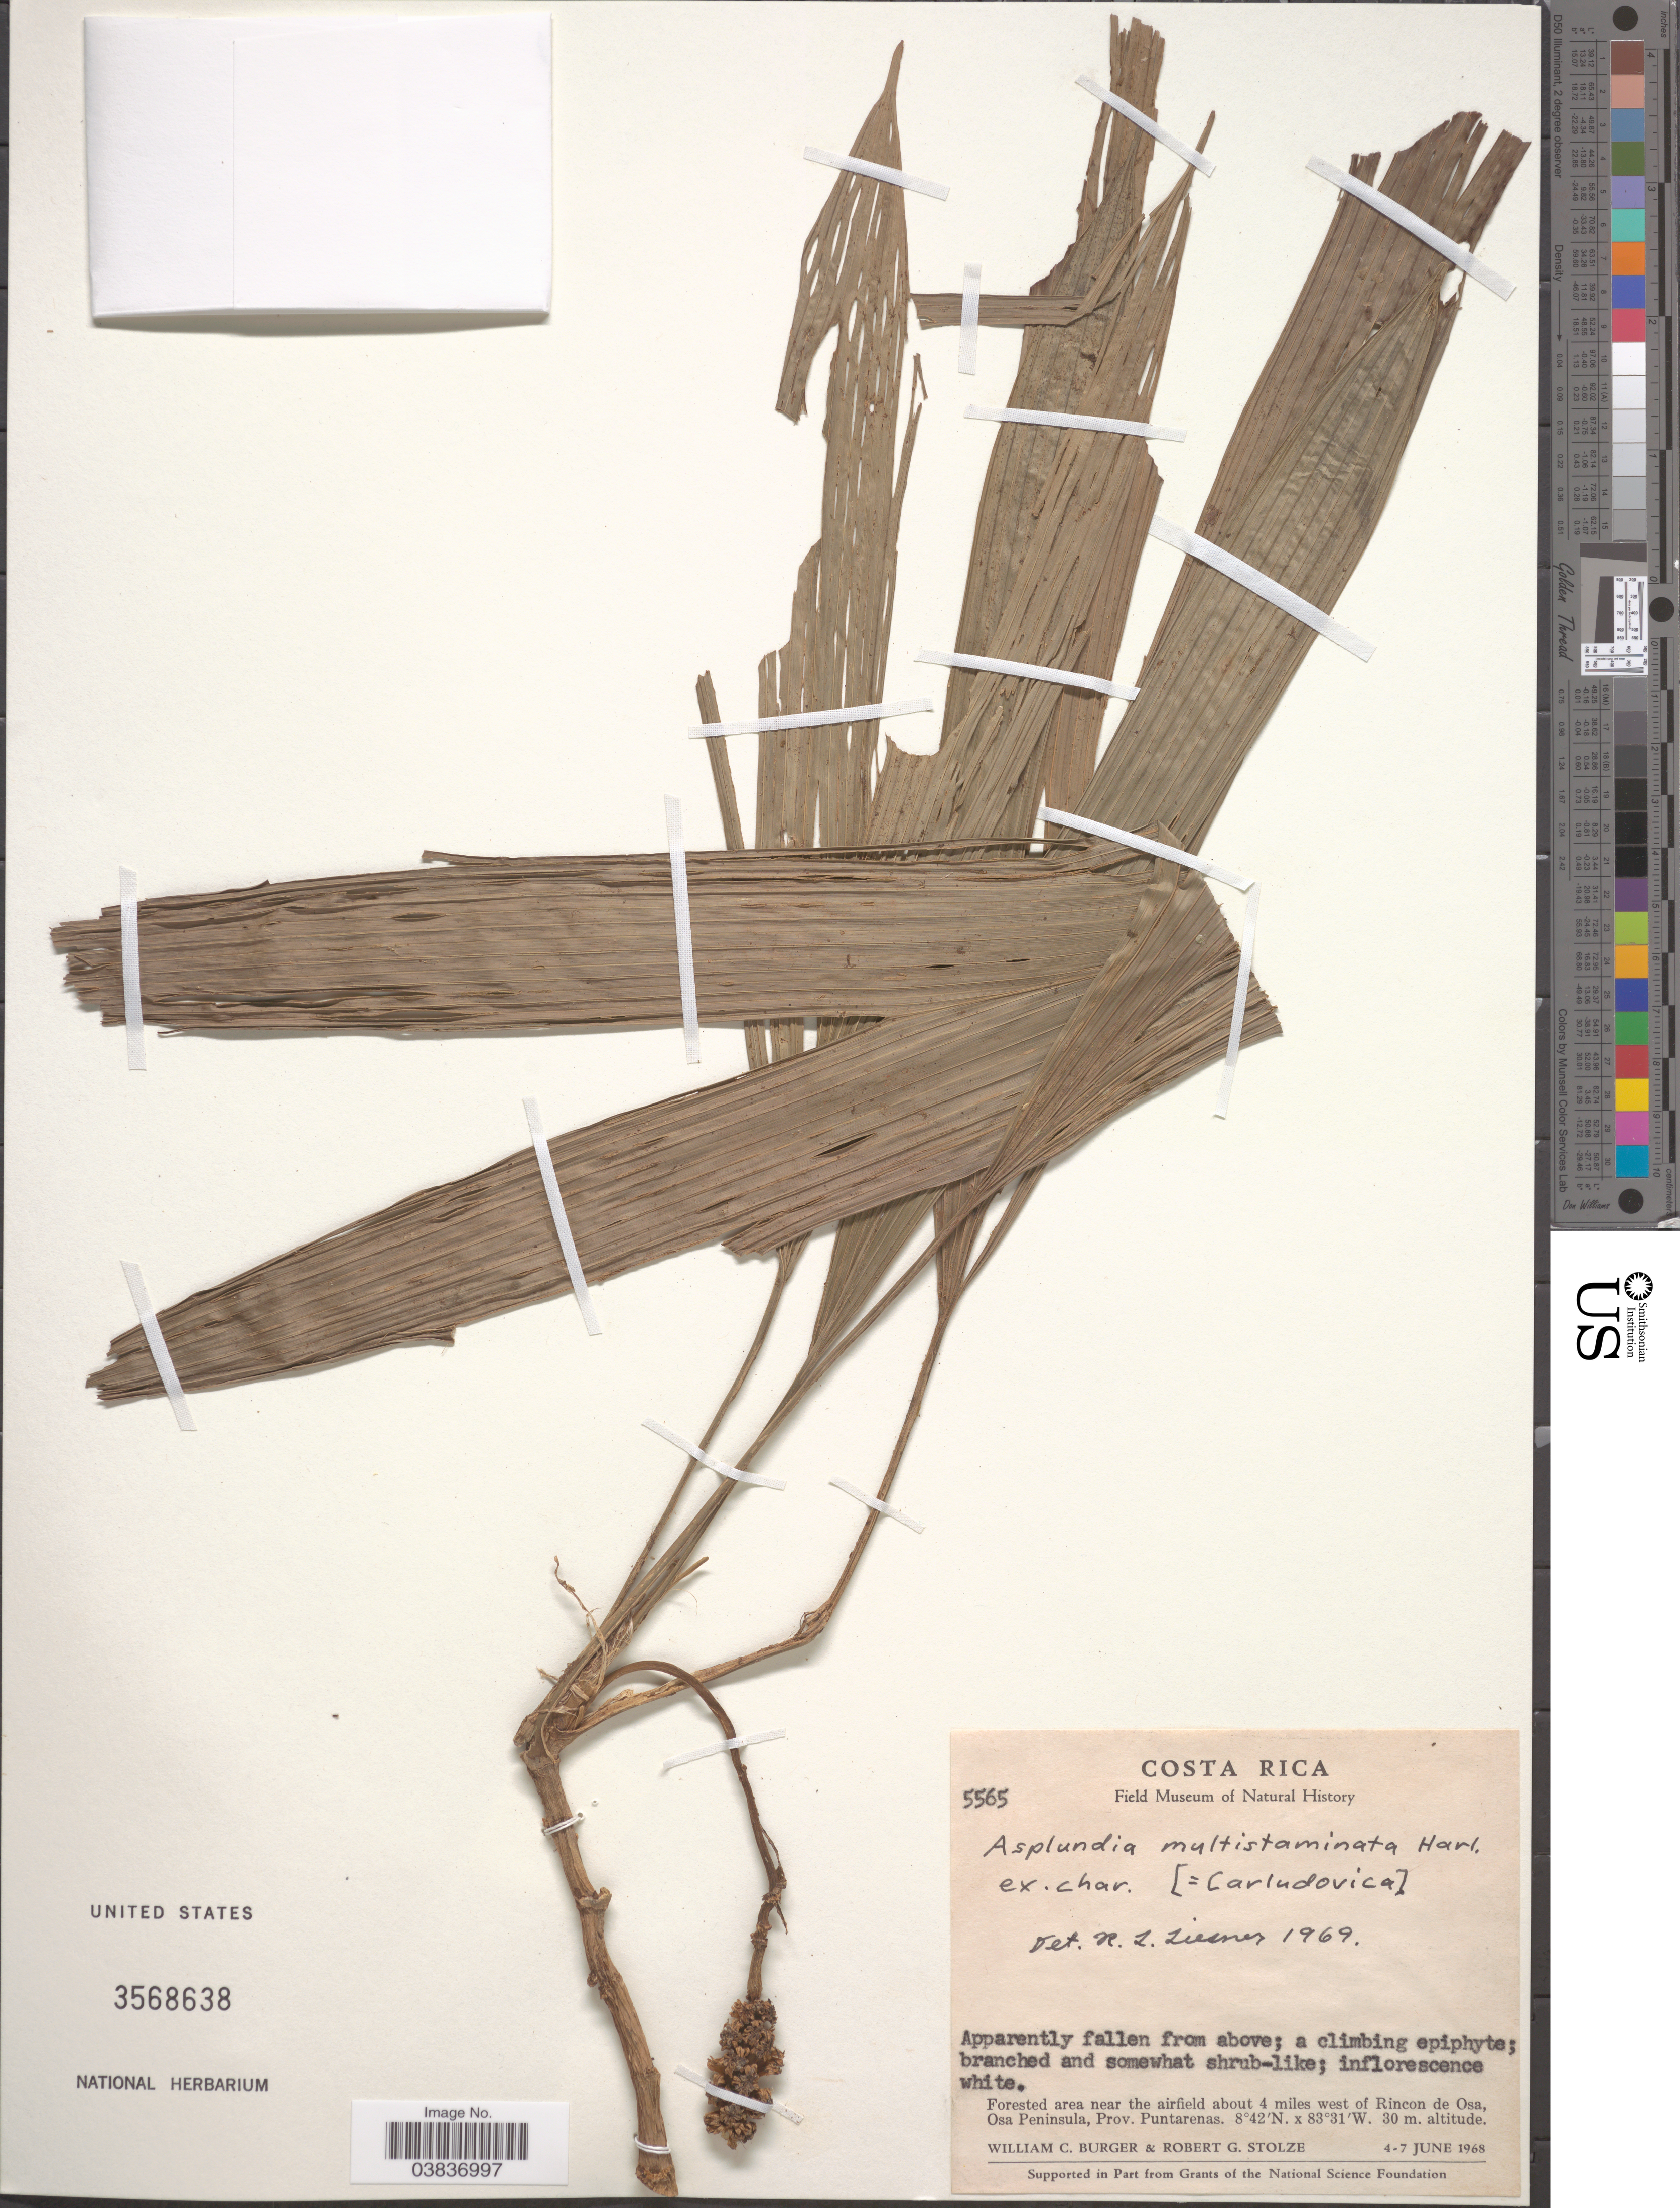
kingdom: Plantae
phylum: Tracheophyta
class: Liliopsida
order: Pandanales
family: Cyclanthaceae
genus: Asplundia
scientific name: Asplundia multistaminata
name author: Harling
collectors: W. Burger & R. G. Stolze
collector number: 5565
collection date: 1968-06-04/1968-06-07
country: Costa Rica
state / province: Puntarenas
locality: Forested area near the airfield about 4 miles west of Rincon of Osa, Osa Peninsula.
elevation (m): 30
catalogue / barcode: US 3568638